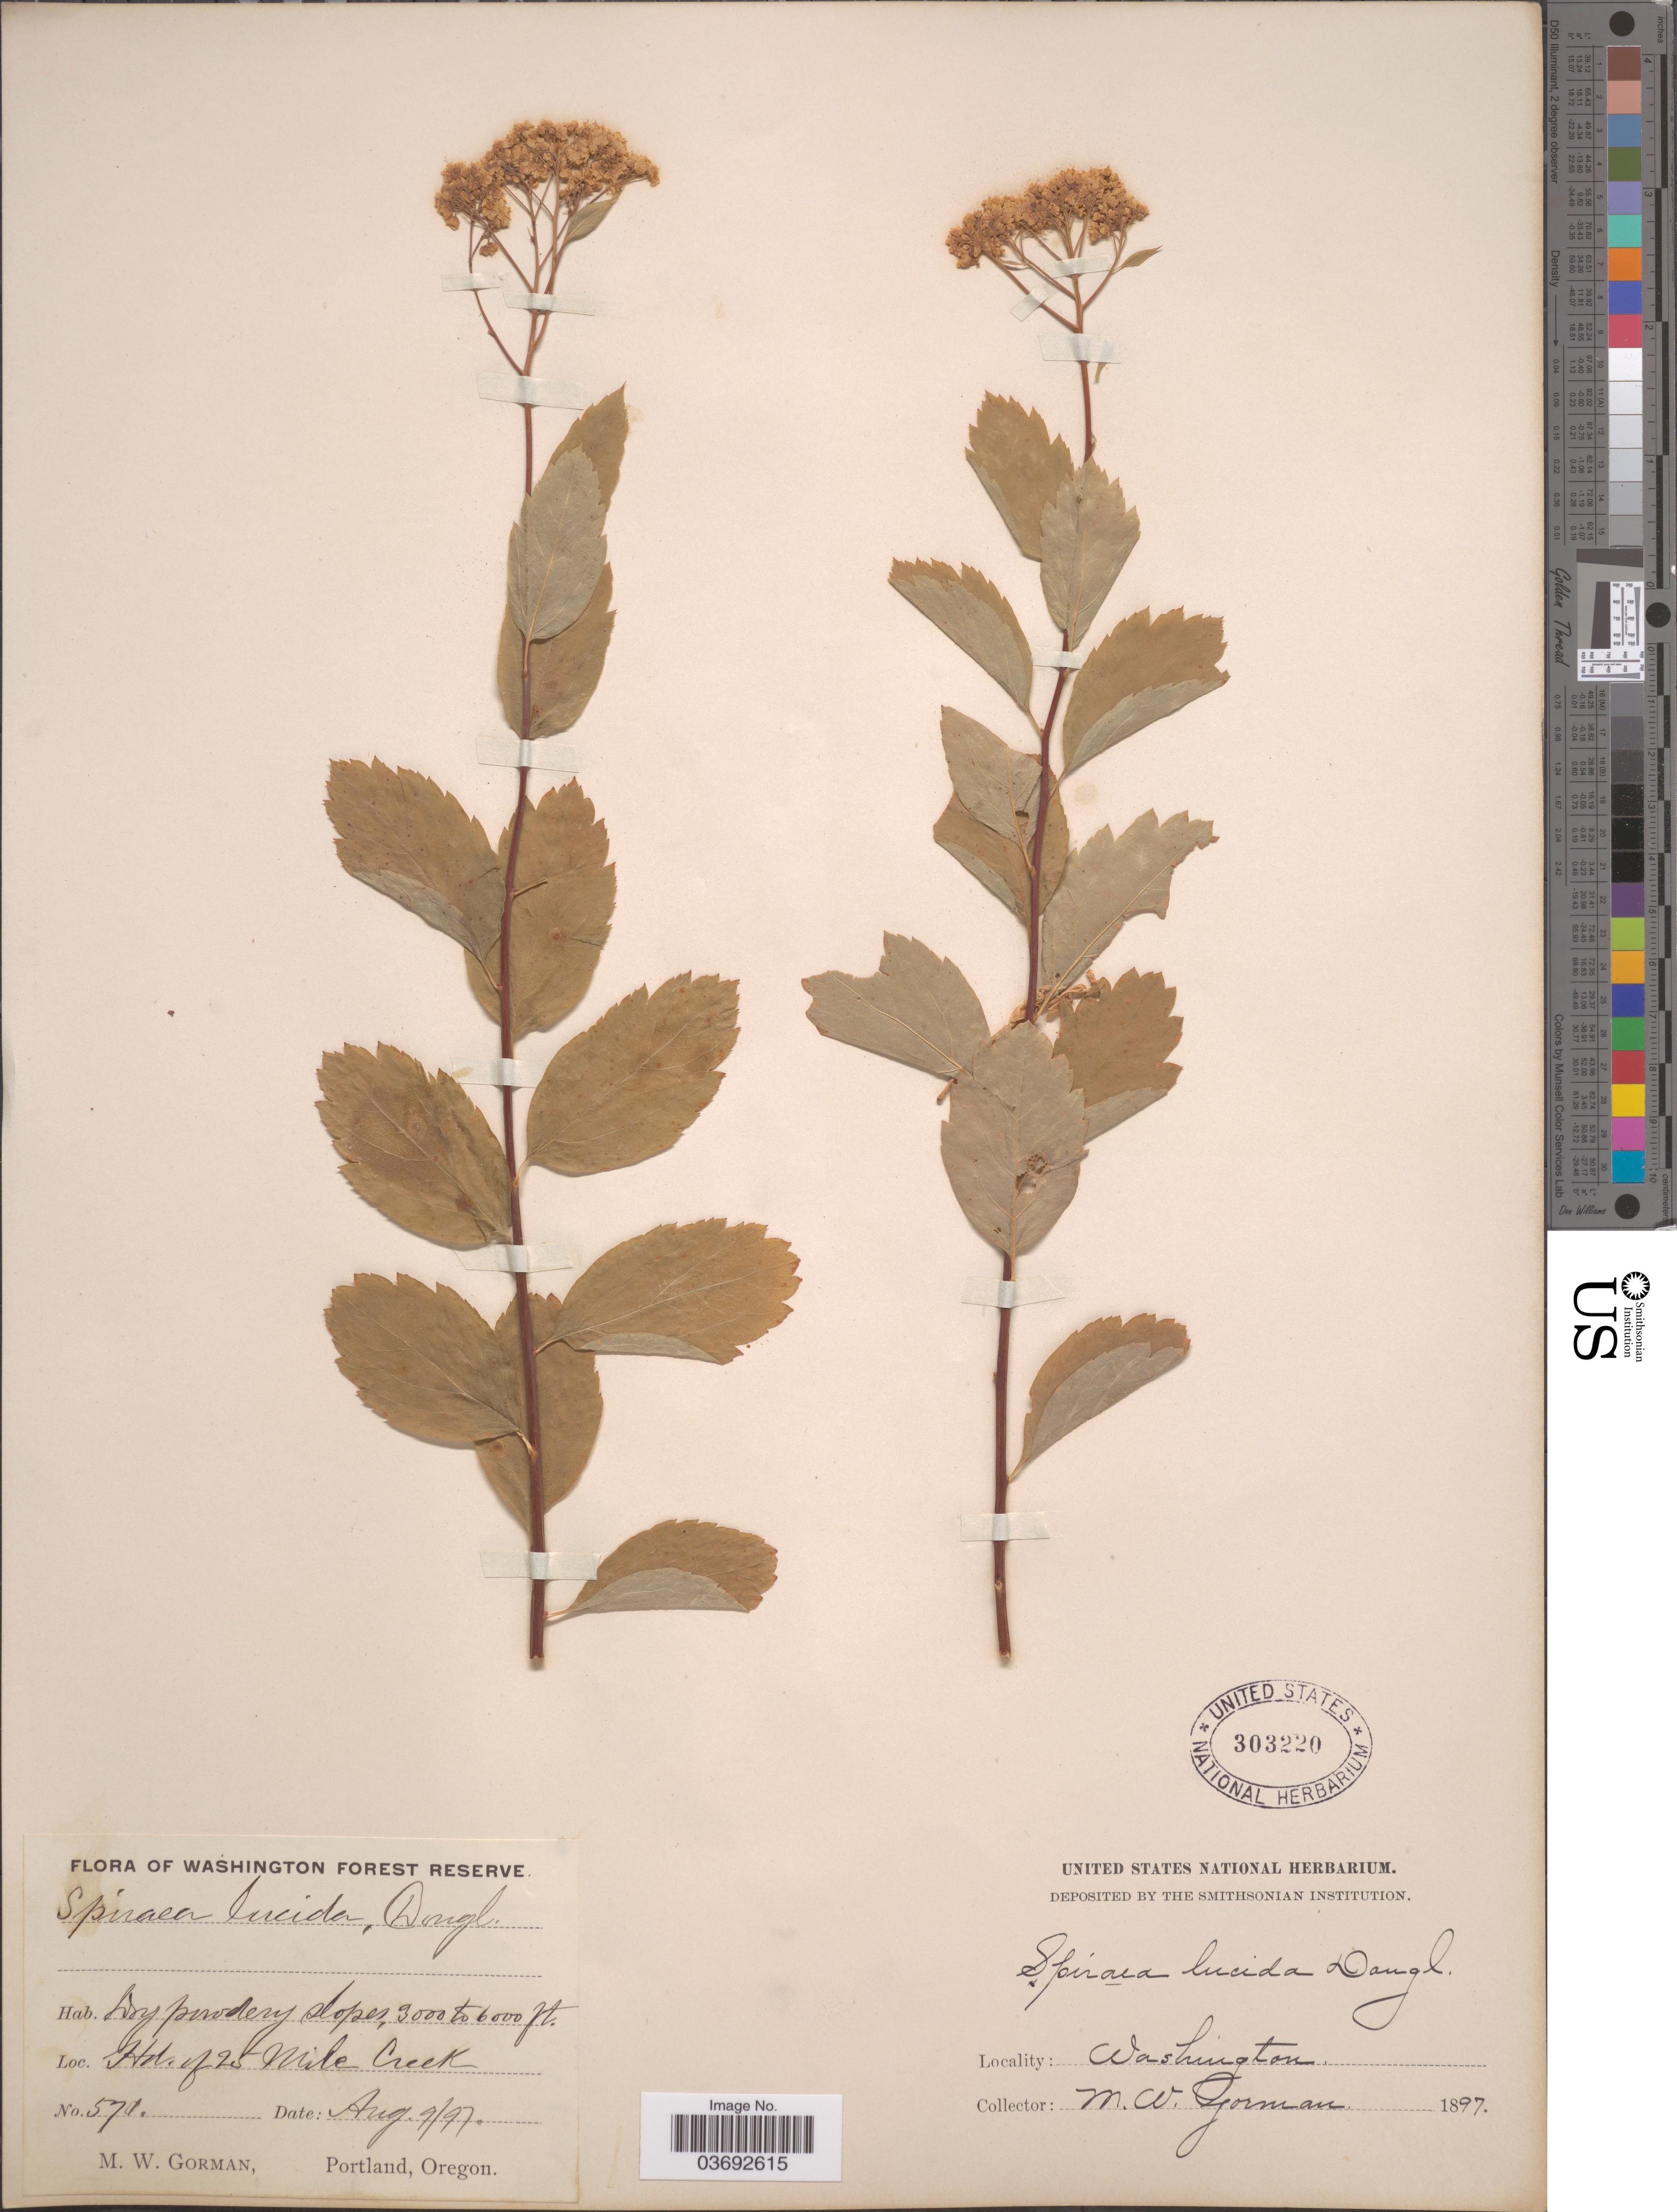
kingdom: Plantae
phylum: Tracheophyta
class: Magnoliopsida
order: Rosales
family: Rosaceae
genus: Spiraea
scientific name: Spiraea lucida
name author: Douglas ex Greene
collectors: M. W. Gorman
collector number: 571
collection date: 1897-08-09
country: United States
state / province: Washington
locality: Washington Forest Reserve. Dry powdery slopes, Hd. of 25 Mile Creek.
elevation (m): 914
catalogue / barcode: US 303220